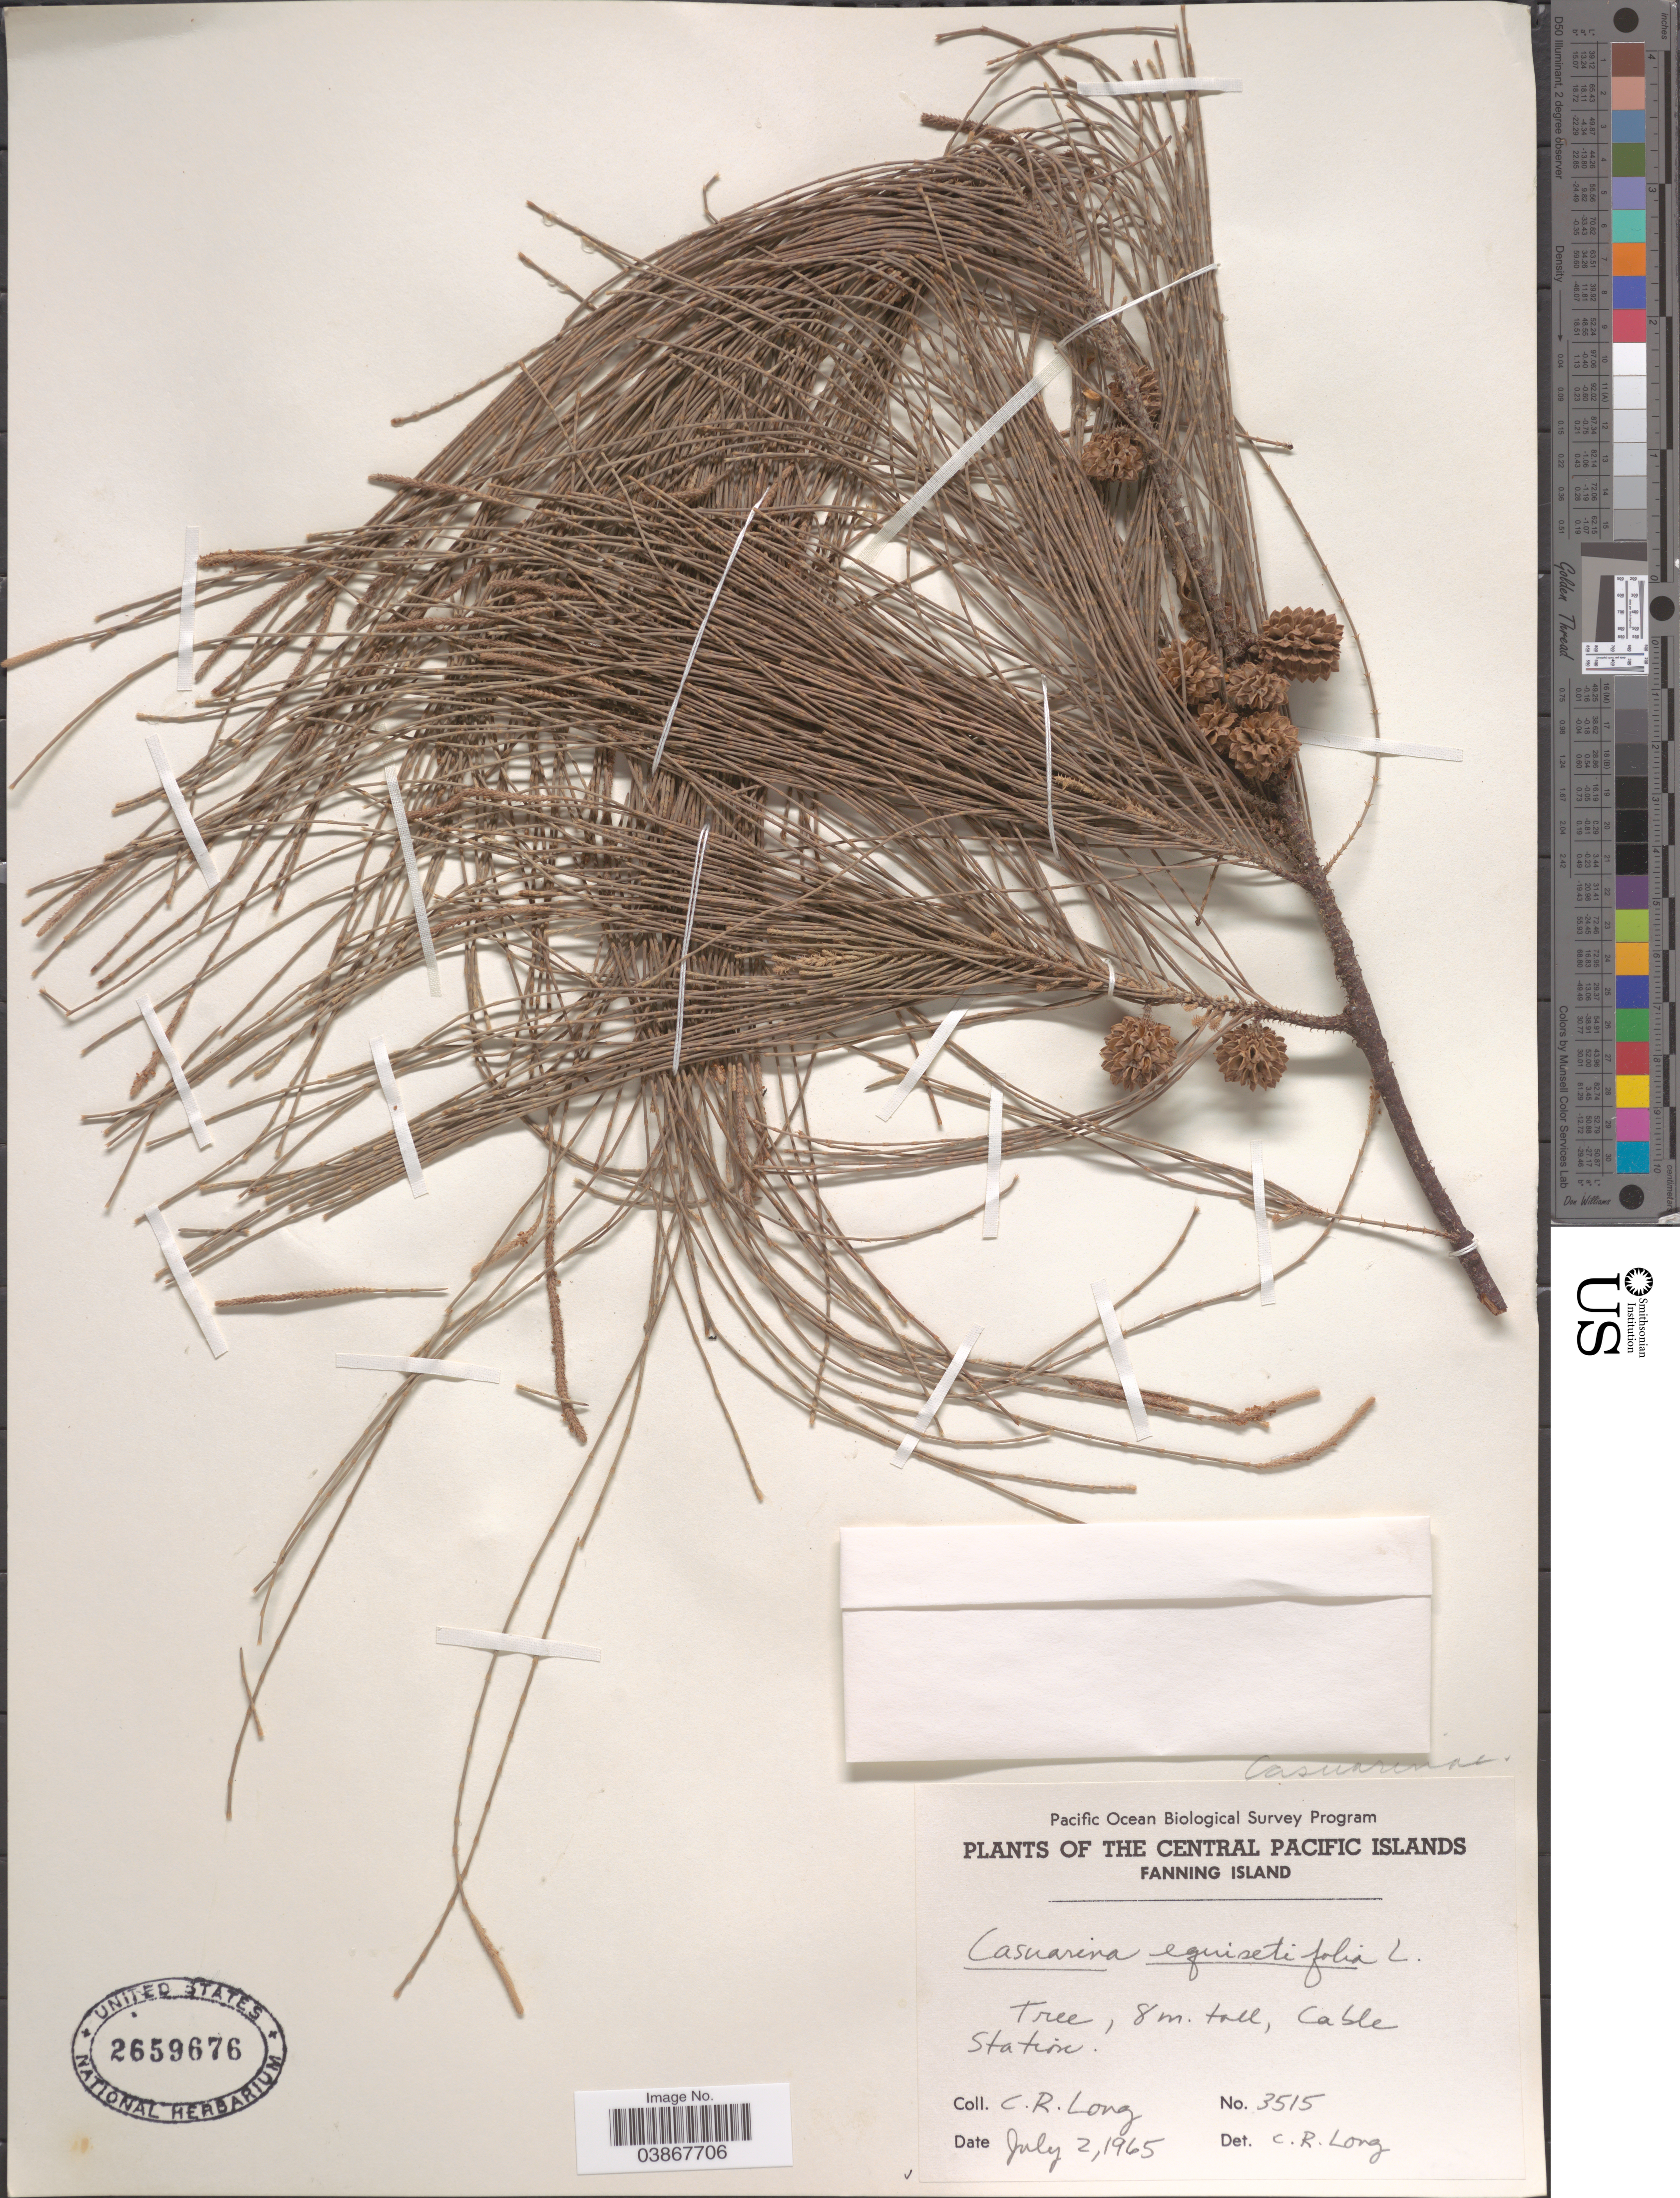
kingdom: Plantae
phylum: Tracheophyta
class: Magnoliopsida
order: Fagales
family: Casuarinaceae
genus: Casuarina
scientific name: Casuarina equisetifolia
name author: L.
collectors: C. R. Long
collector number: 3515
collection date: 1965-07-02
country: Kiribati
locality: Central Pacific Islands. Fanning Island. Cable Station.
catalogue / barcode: US 2659676